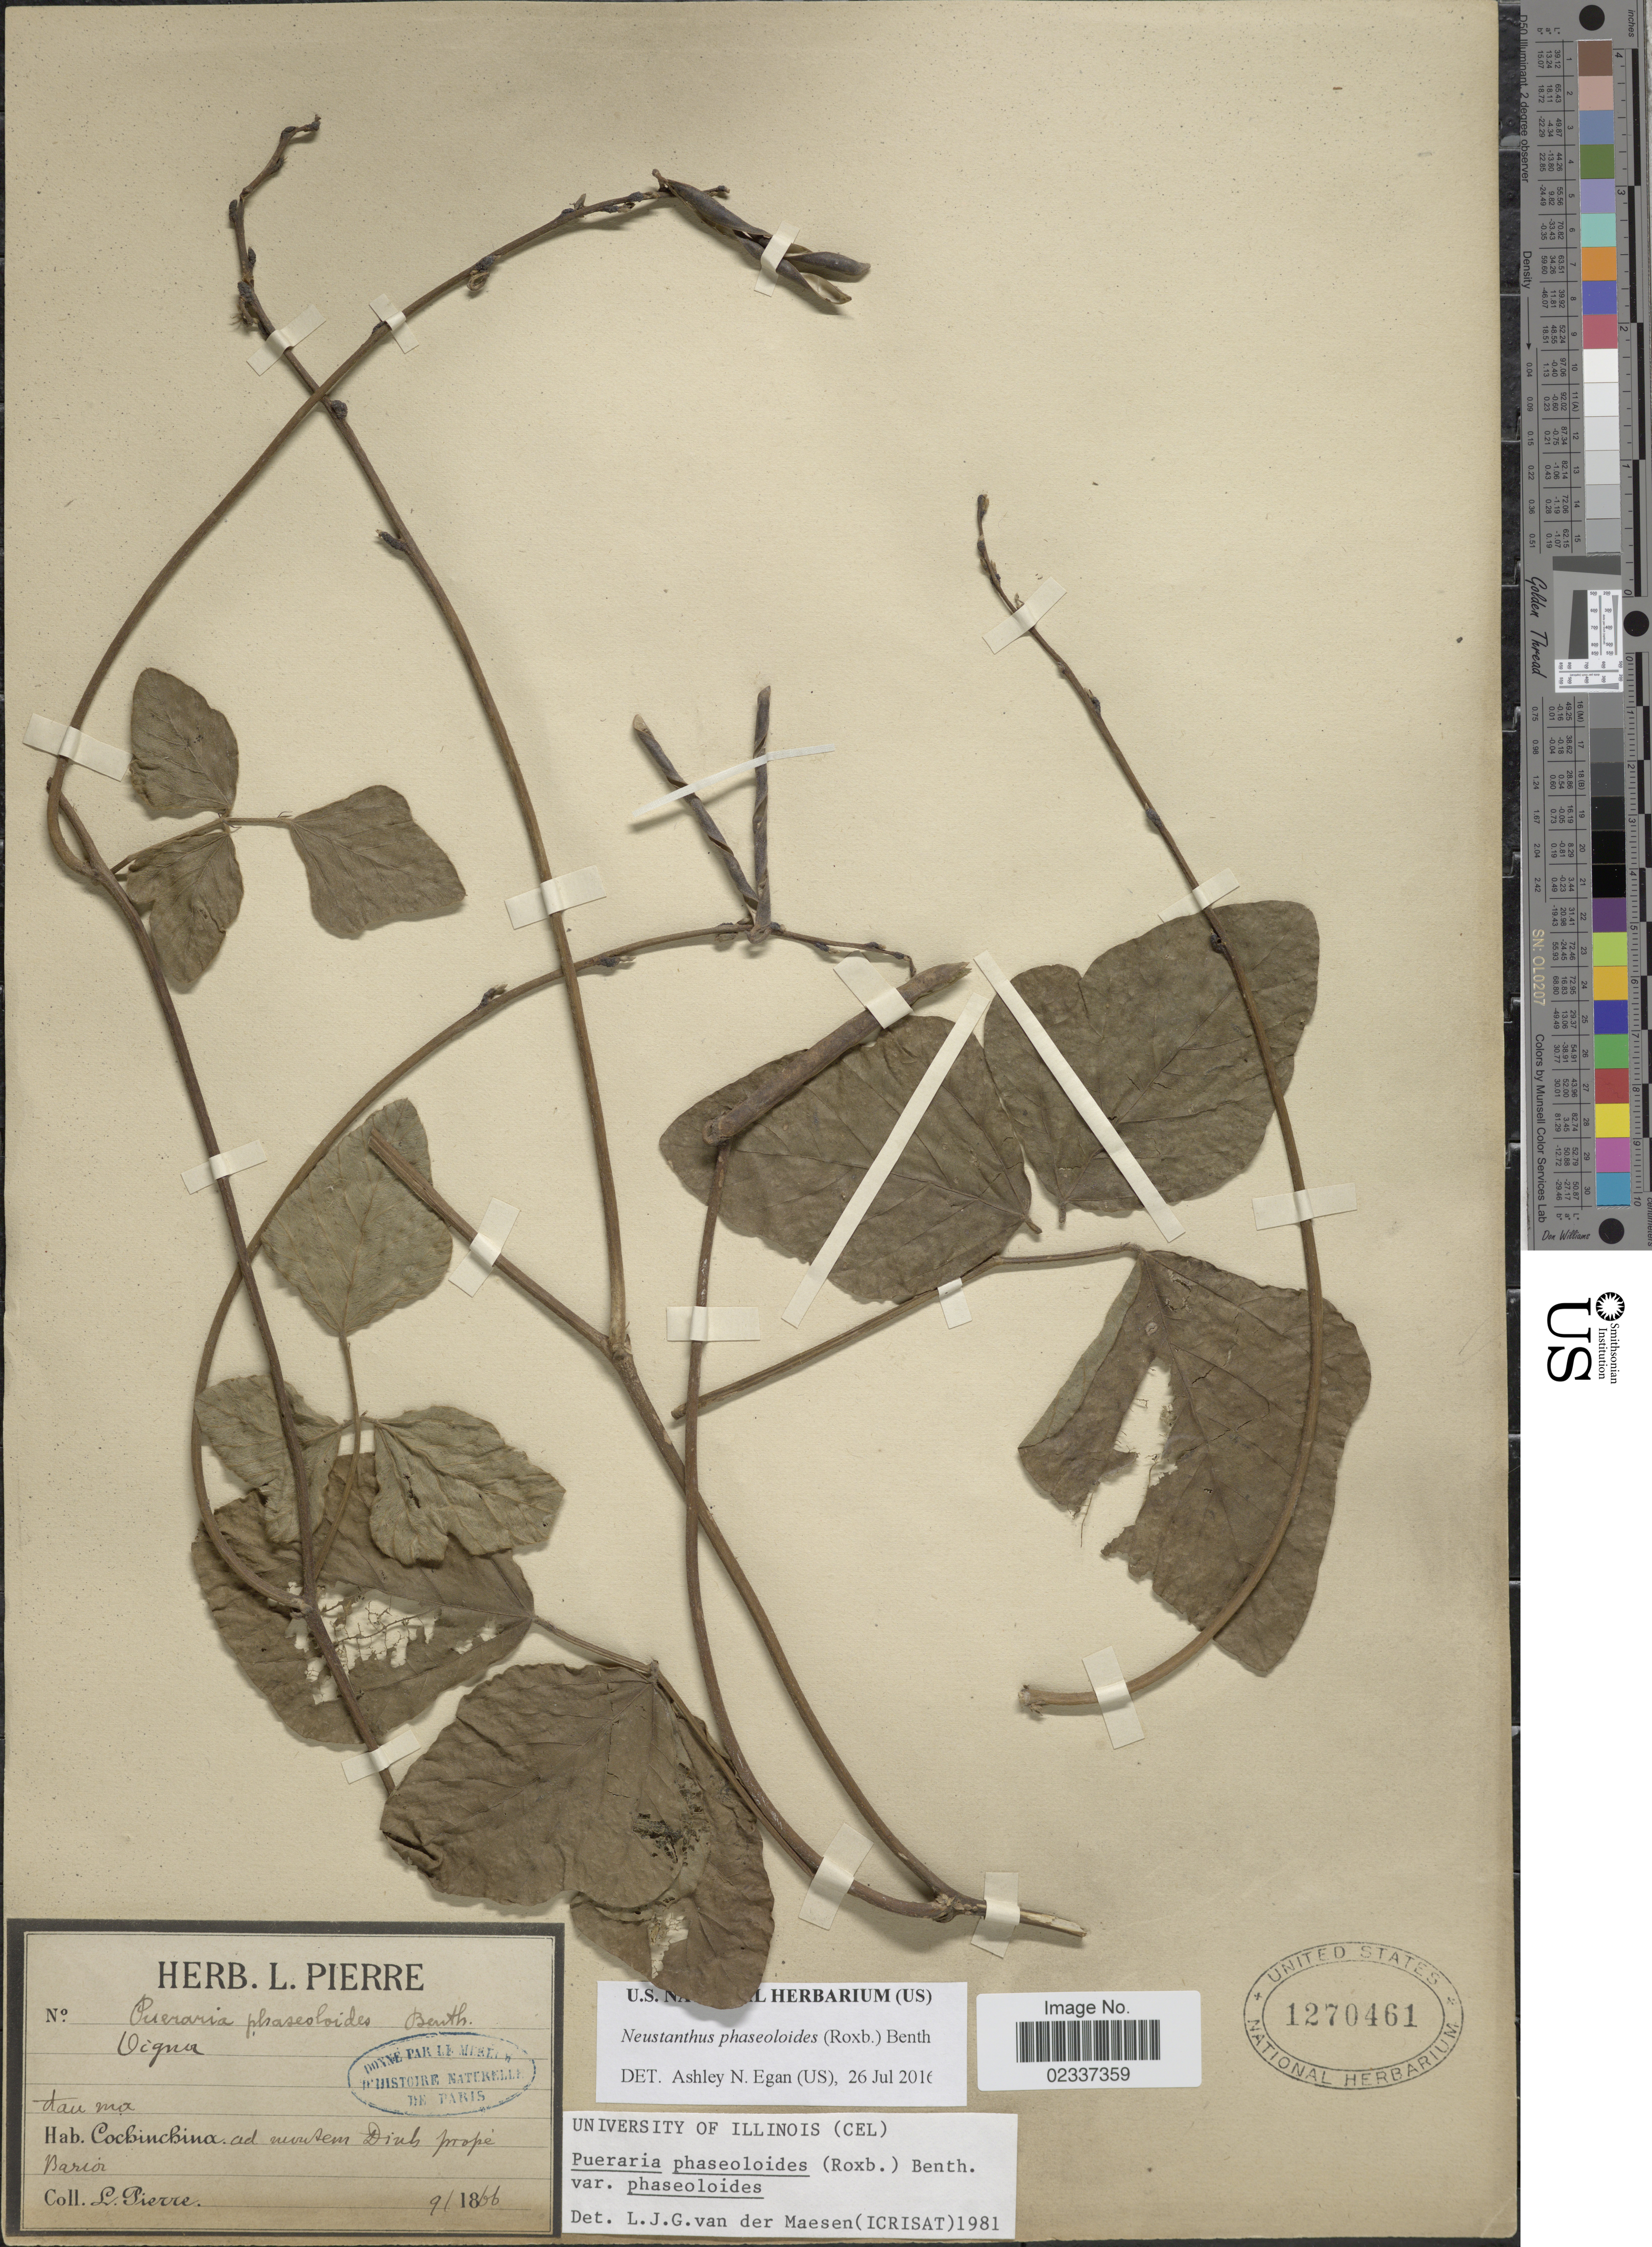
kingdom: Plantae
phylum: Tracheophyta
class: Magnoliopsida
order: Fabales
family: Fabaceae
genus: Neustanthus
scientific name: Neustanthus phaseoloides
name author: (Roxb.) Benth.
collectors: L. Pierre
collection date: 1866-09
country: Vietnam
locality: Cochinchina, ad muntem duits prope Bario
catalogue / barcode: US 1270461